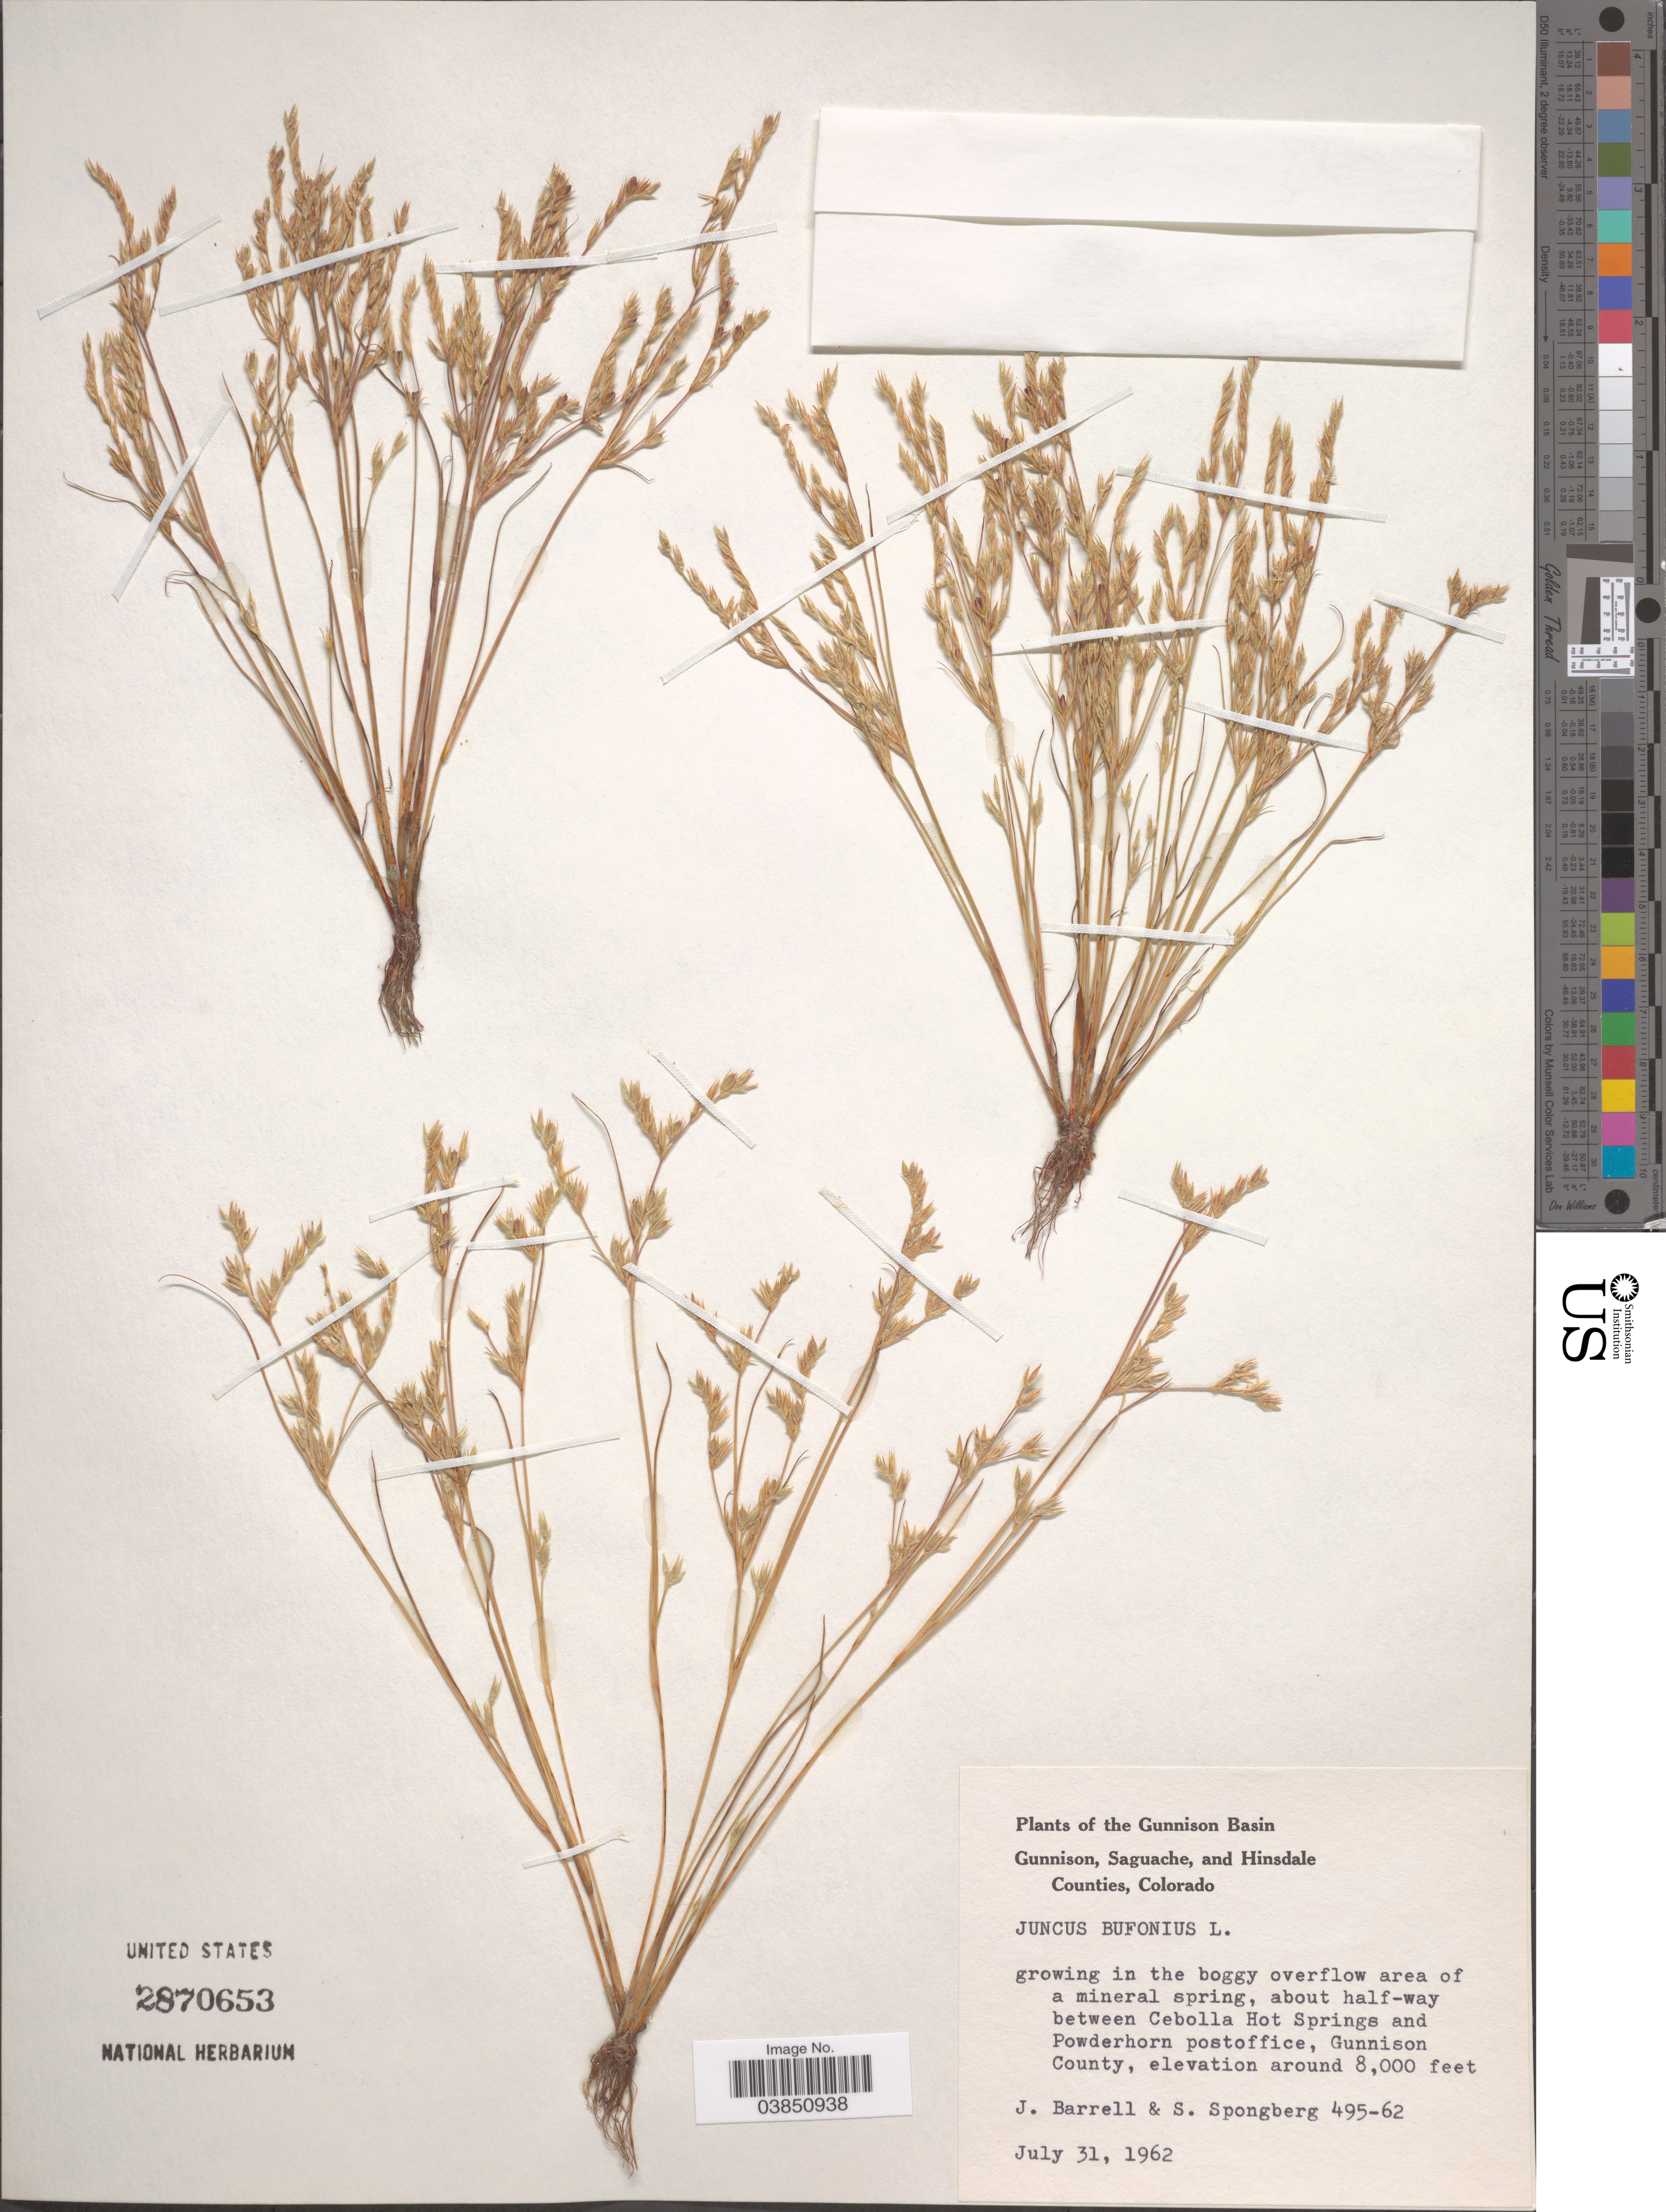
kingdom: Plantae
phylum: Tracheophyta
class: Liliopsida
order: Poales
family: Juncaceae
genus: Juncus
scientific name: Juncus bufonius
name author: L.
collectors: J. Barrell & S. A.Spongberg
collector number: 495-62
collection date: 1962-07-31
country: United States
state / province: Colorado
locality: About half-way between Cebolla Hot Springs and Powderhorn postoffice, Gunnison County.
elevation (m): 2438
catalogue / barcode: US 2870653